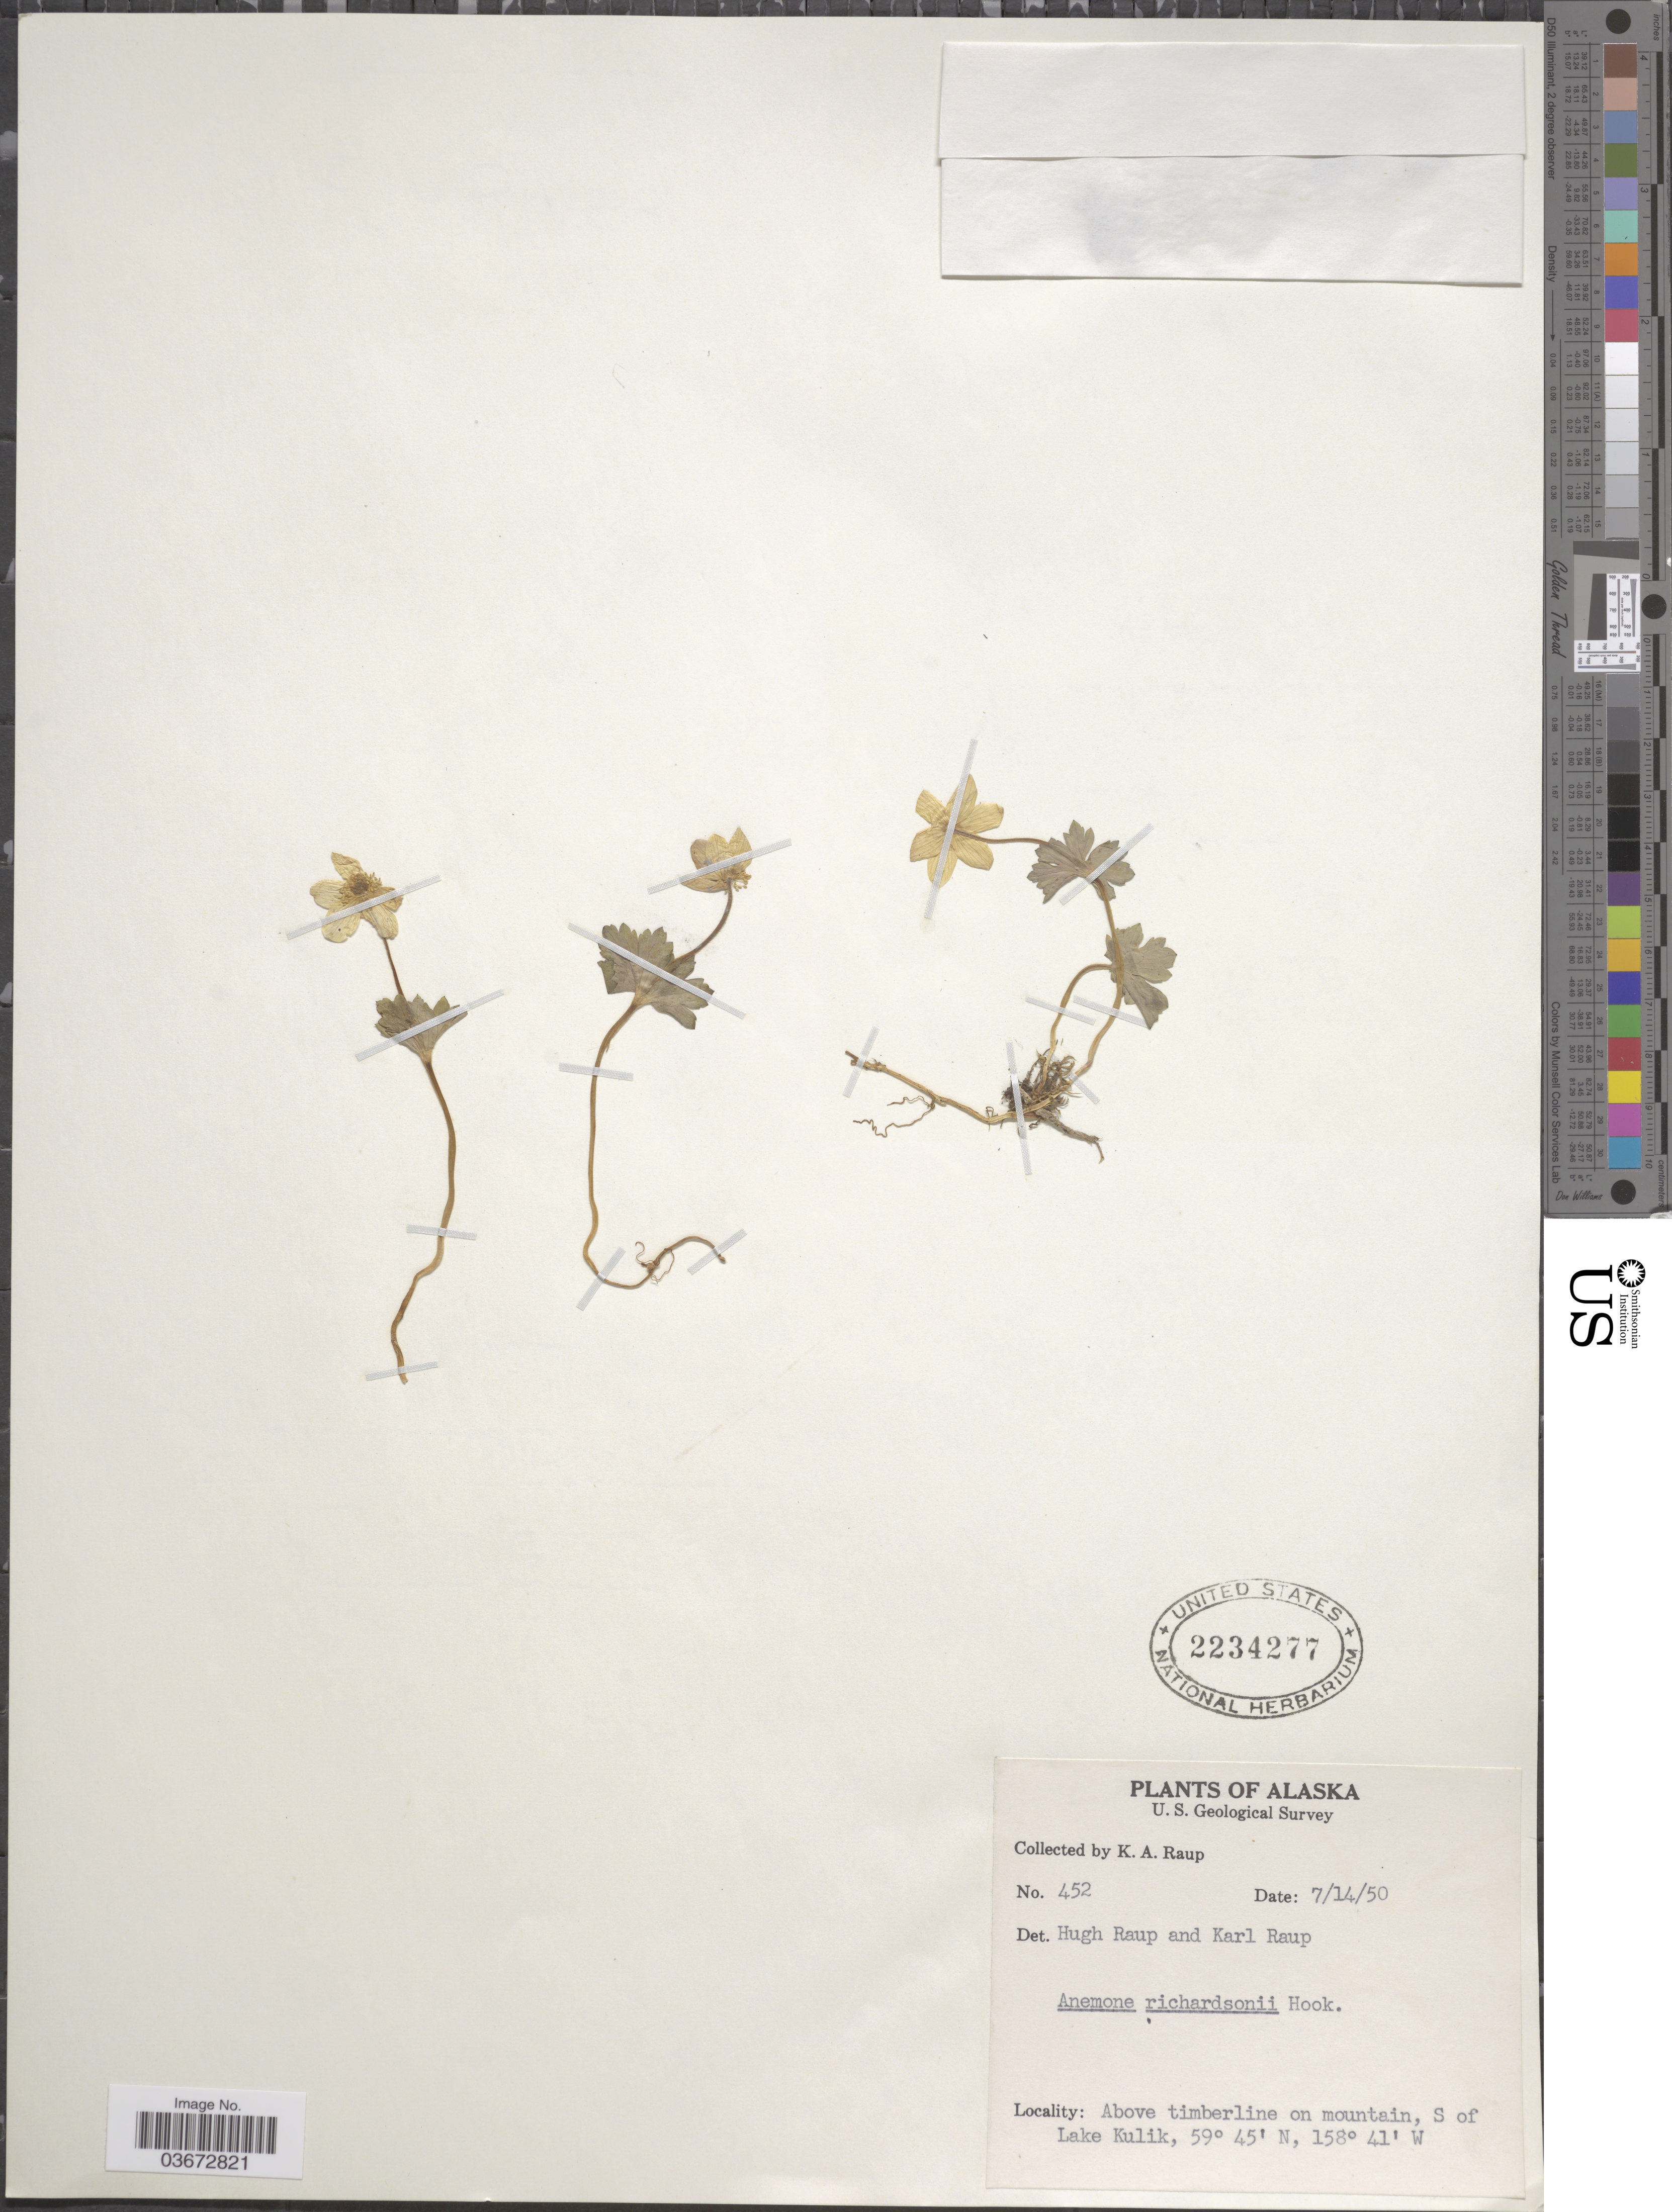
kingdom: Plantae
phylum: Tracheophyta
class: Magnoliopsida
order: Ranunculales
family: Ranunculaceae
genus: Anemone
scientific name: Anemone richardsonii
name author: Hook.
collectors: K. Raup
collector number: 452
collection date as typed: Transcribed d/m/y: 14/7/50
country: United States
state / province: Alaska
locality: Above timberline on mountain, S of Lake Kulik.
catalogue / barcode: US 2234277